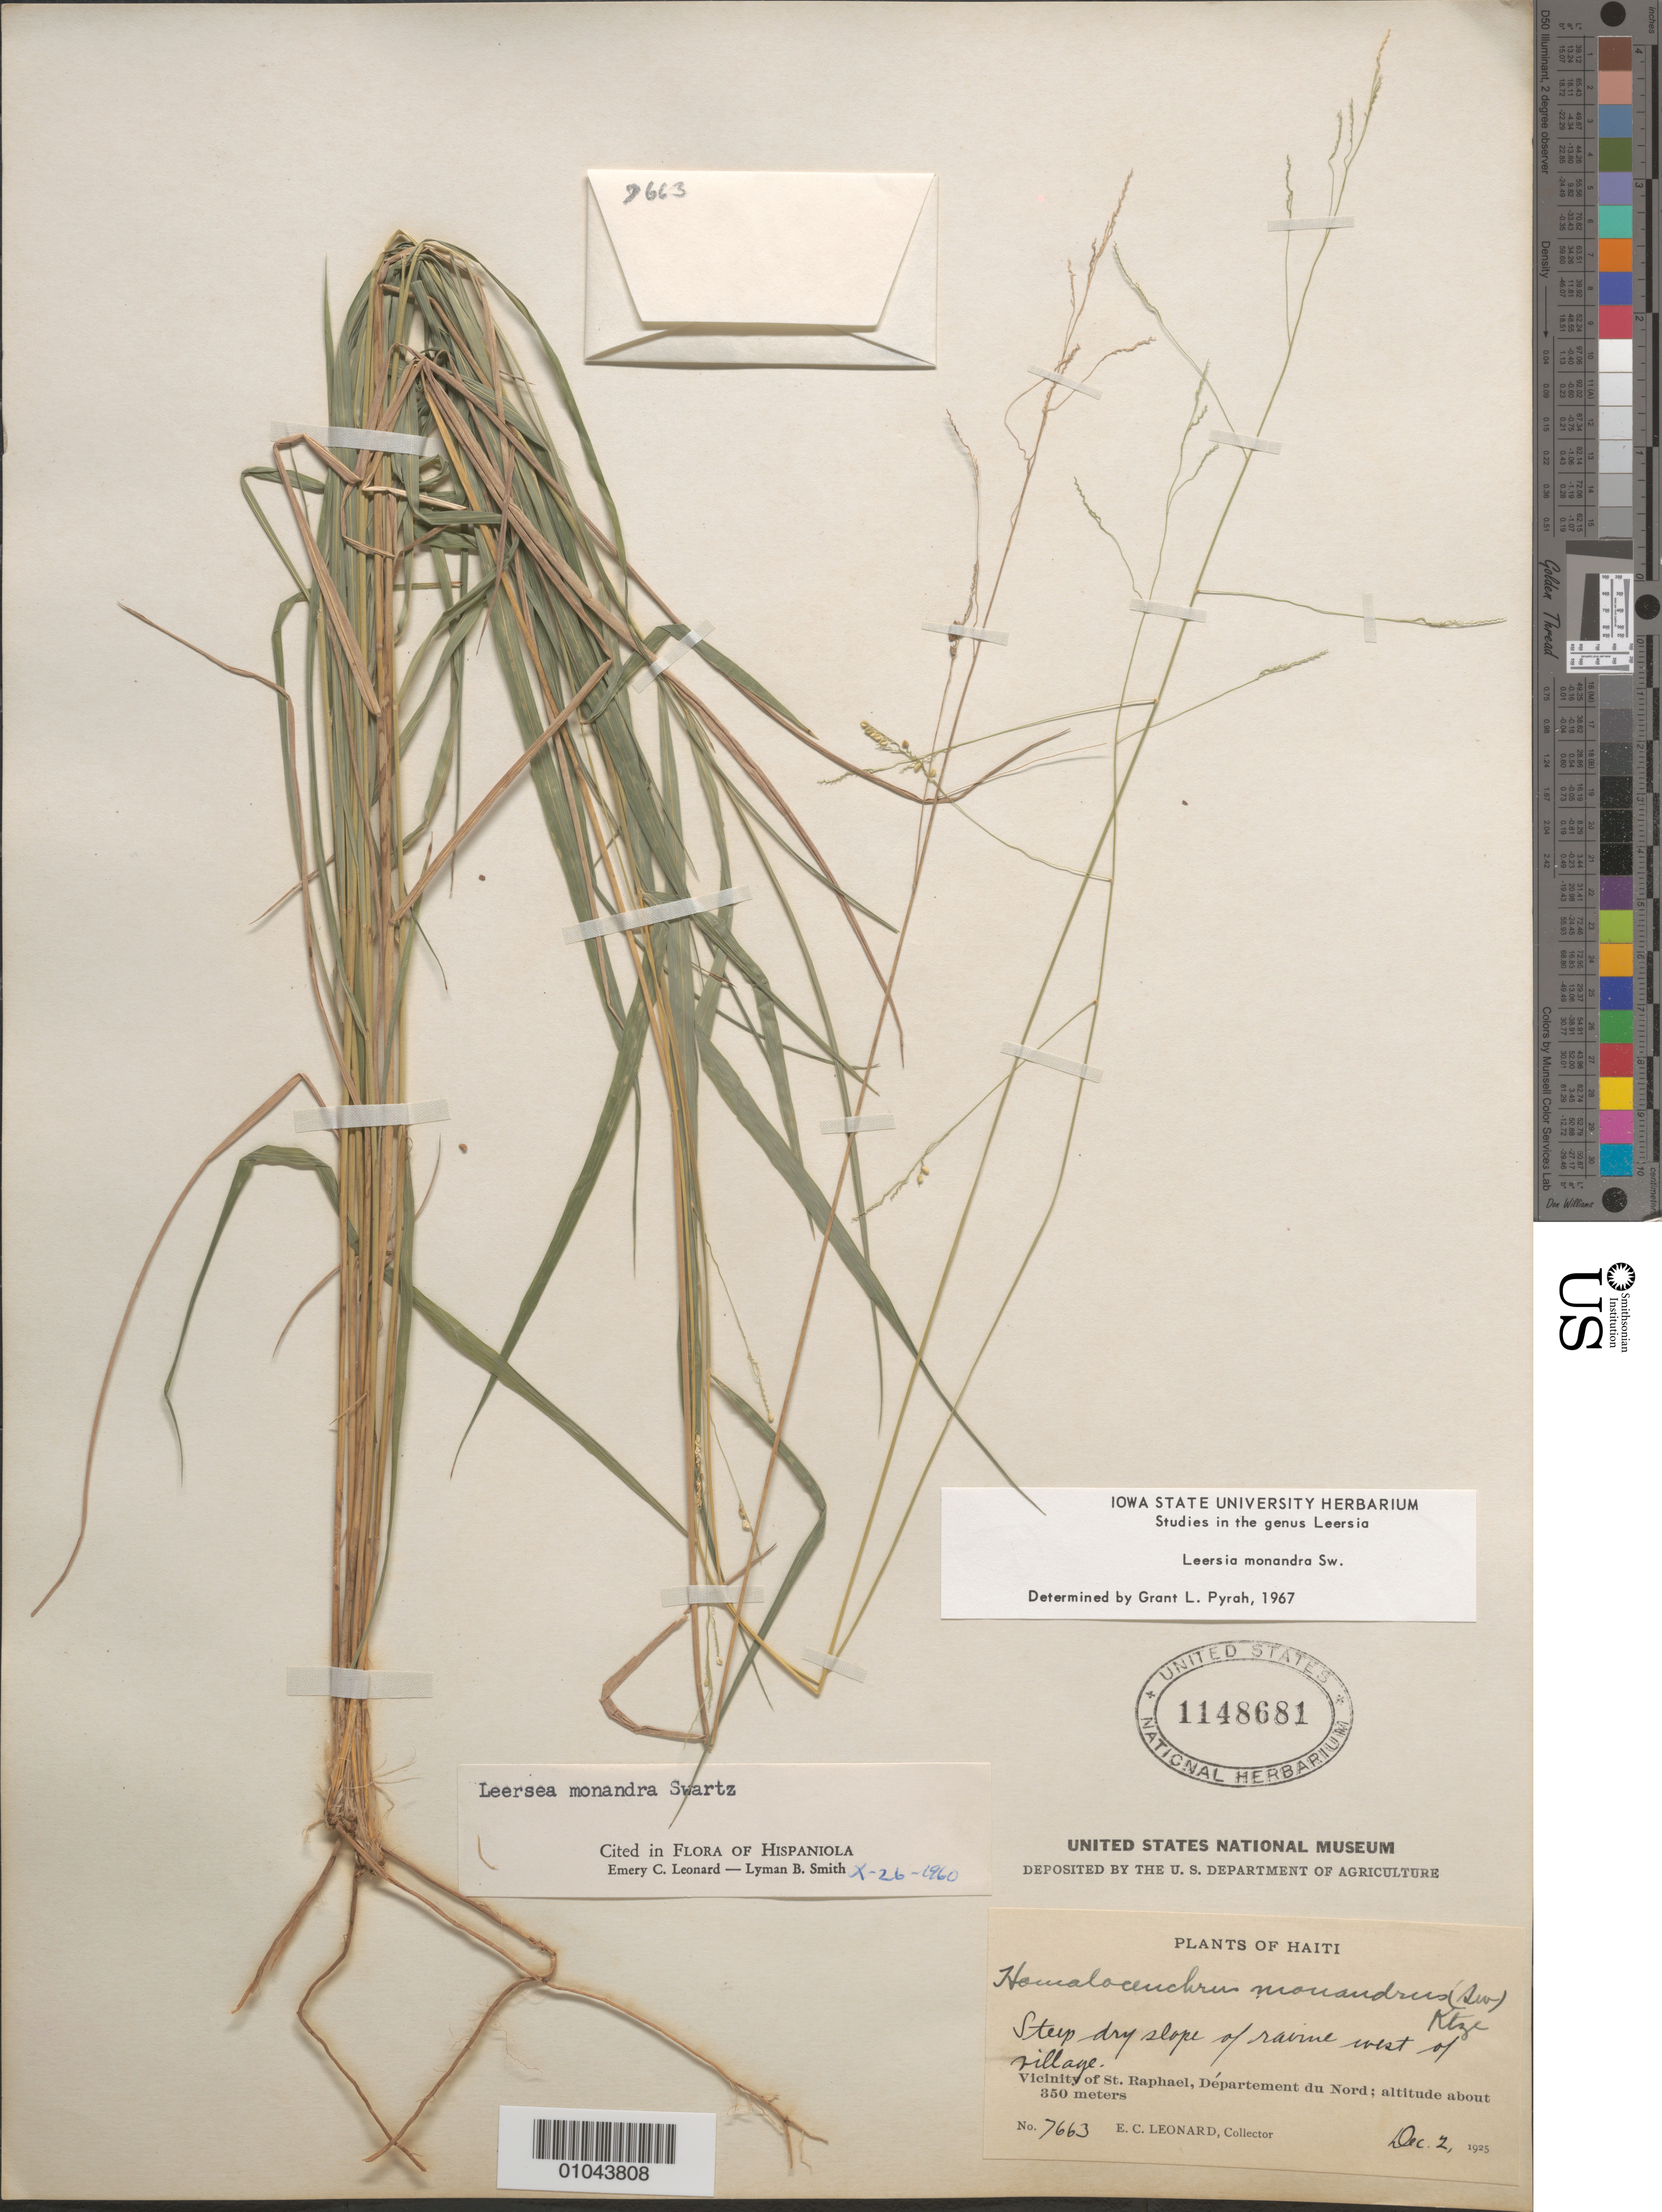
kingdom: Plantae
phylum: Tracheophyta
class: Liliopsida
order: Poales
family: Poaceae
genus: Leersia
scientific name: Leersia monandra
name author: Sw.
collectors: E. C. Leonard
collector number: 7663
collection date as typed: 02 Dec 1925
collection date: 1925-12-02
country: Haiti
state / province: Nord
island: Hispaniola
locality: Vicinity of St. Raphael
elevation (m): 350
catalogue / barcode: US 1148681